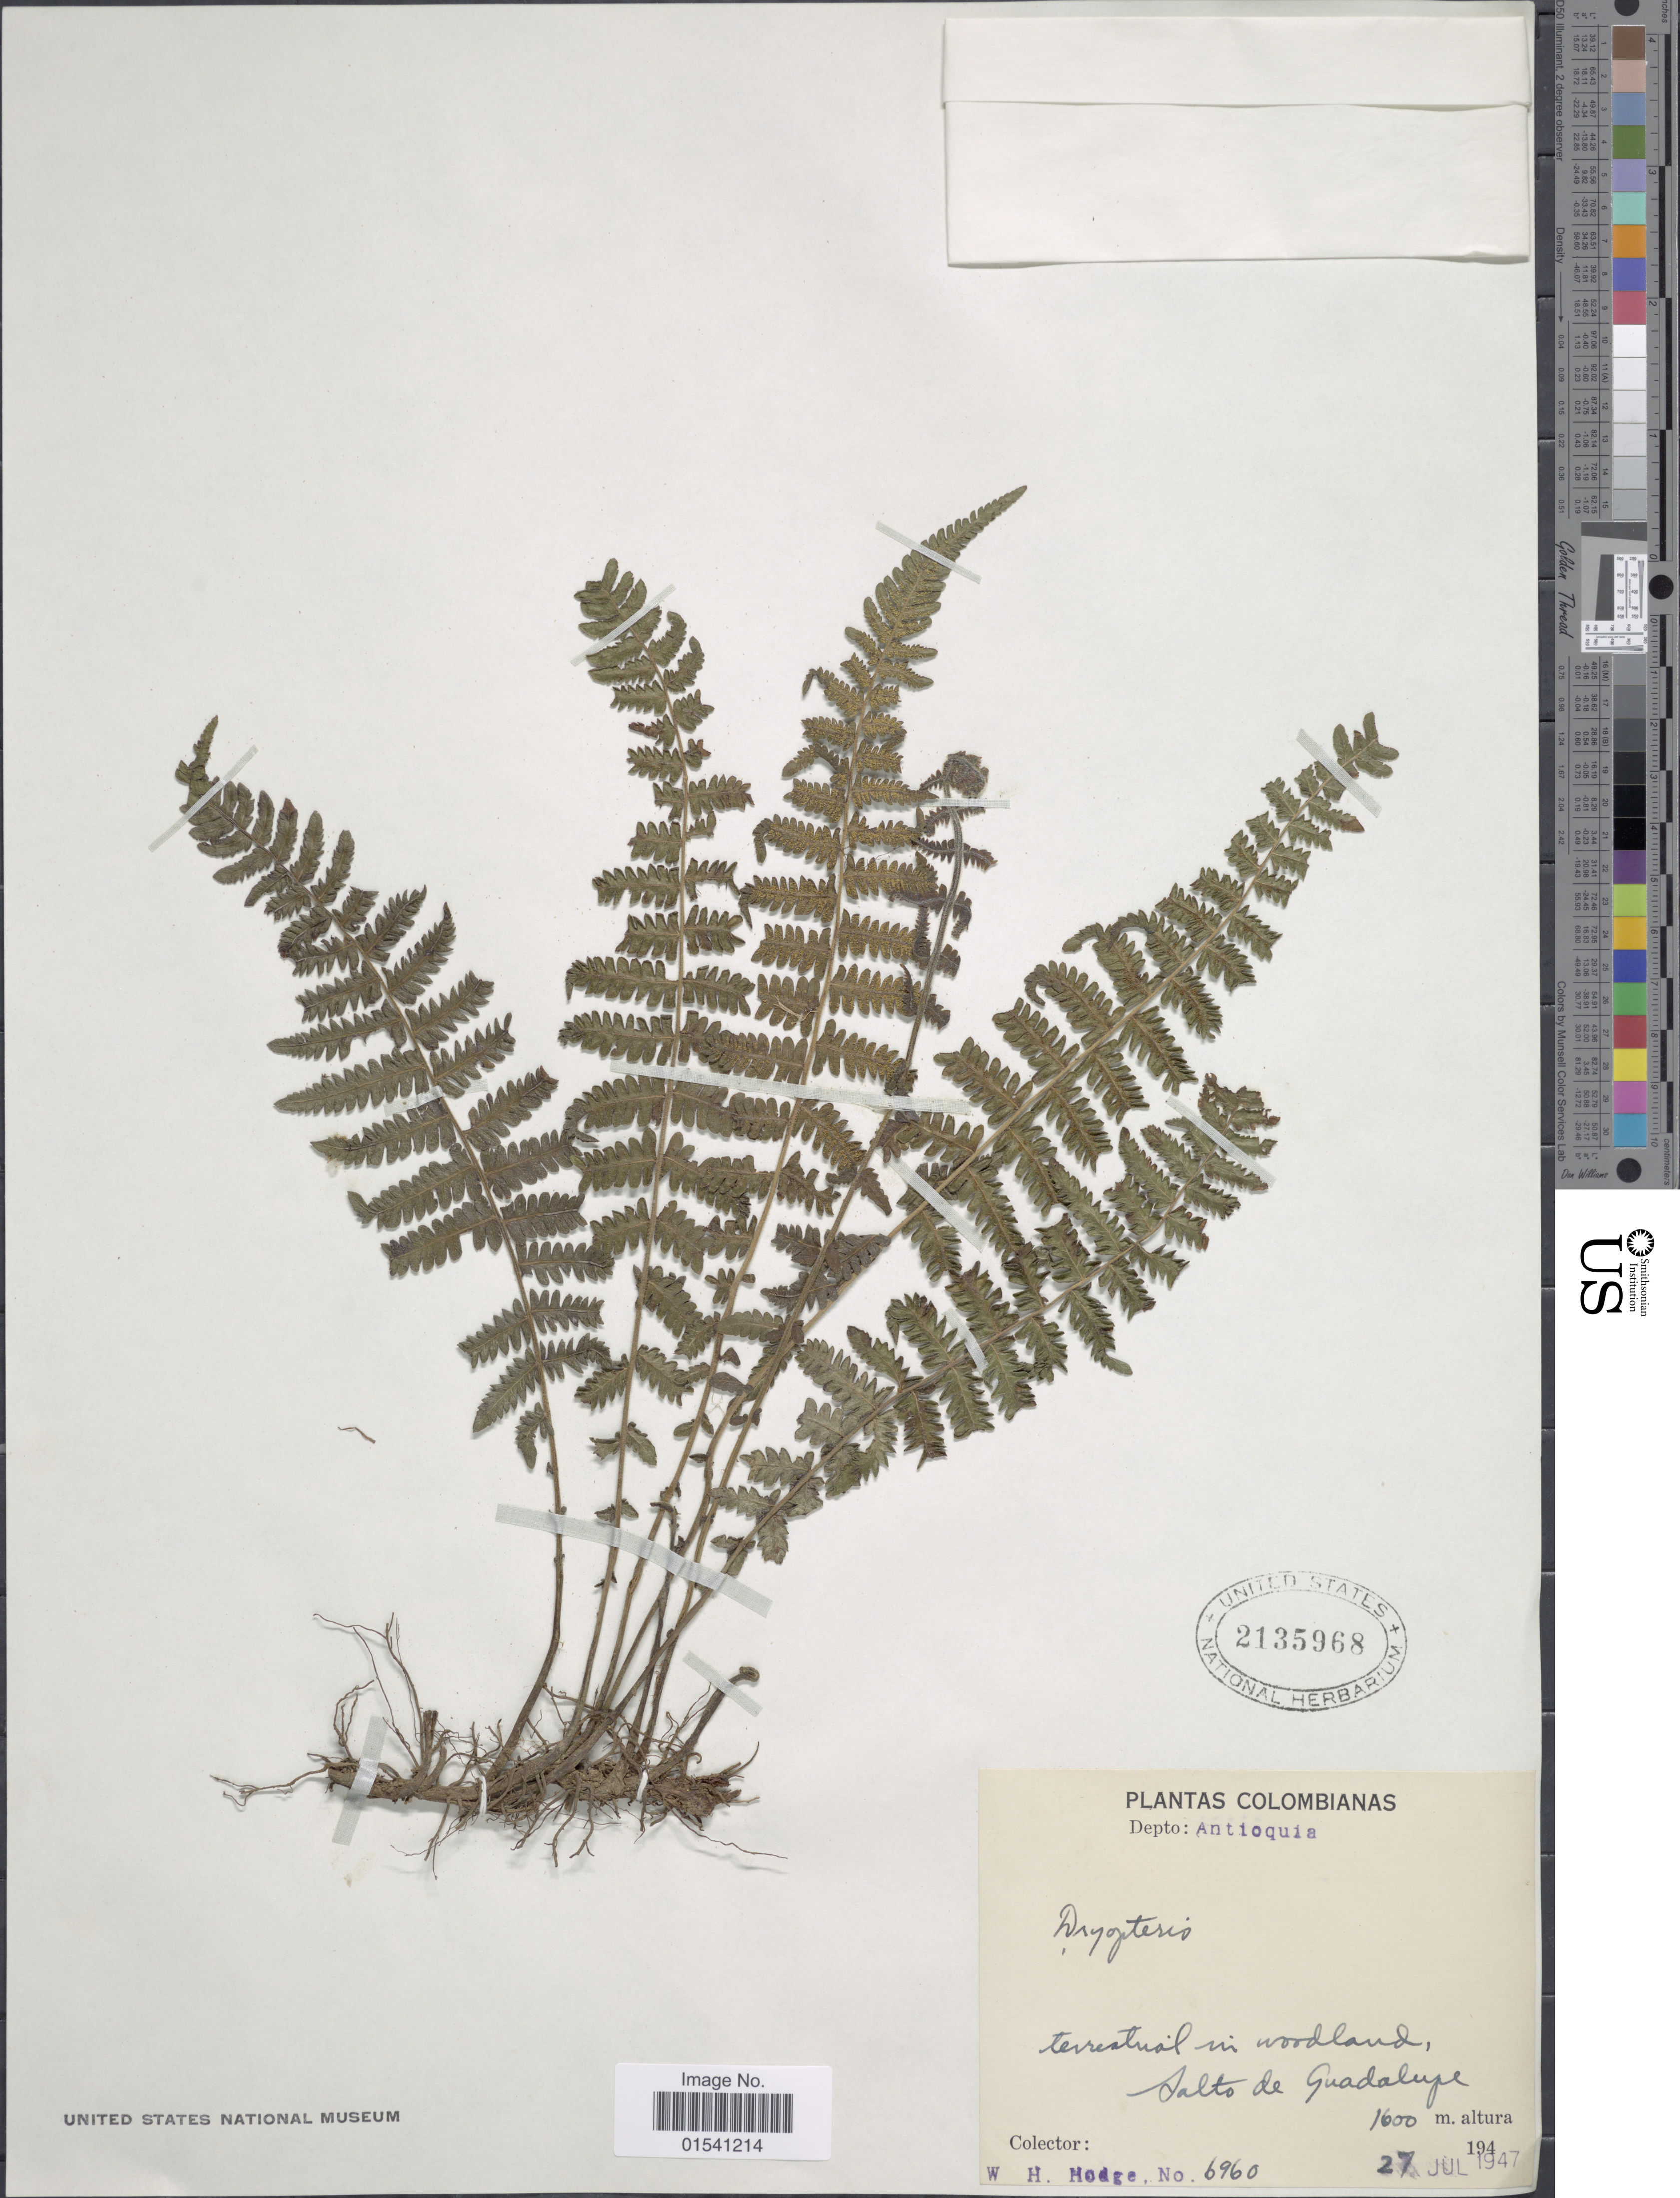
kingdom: Plantae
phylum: Tracheophyta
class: Polypodiopsida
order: Polypodiales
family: Thelypteridaceae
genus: Amauropelta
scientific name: Amauropelta sp.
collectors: W. Hodge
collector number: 6960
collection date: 1947-07-27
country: Colombia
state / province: Antioquia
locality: Dept. Antioquia, terrestrial in woodland, Salto de Guadalupe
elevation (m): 1600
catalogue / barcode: US 2135968